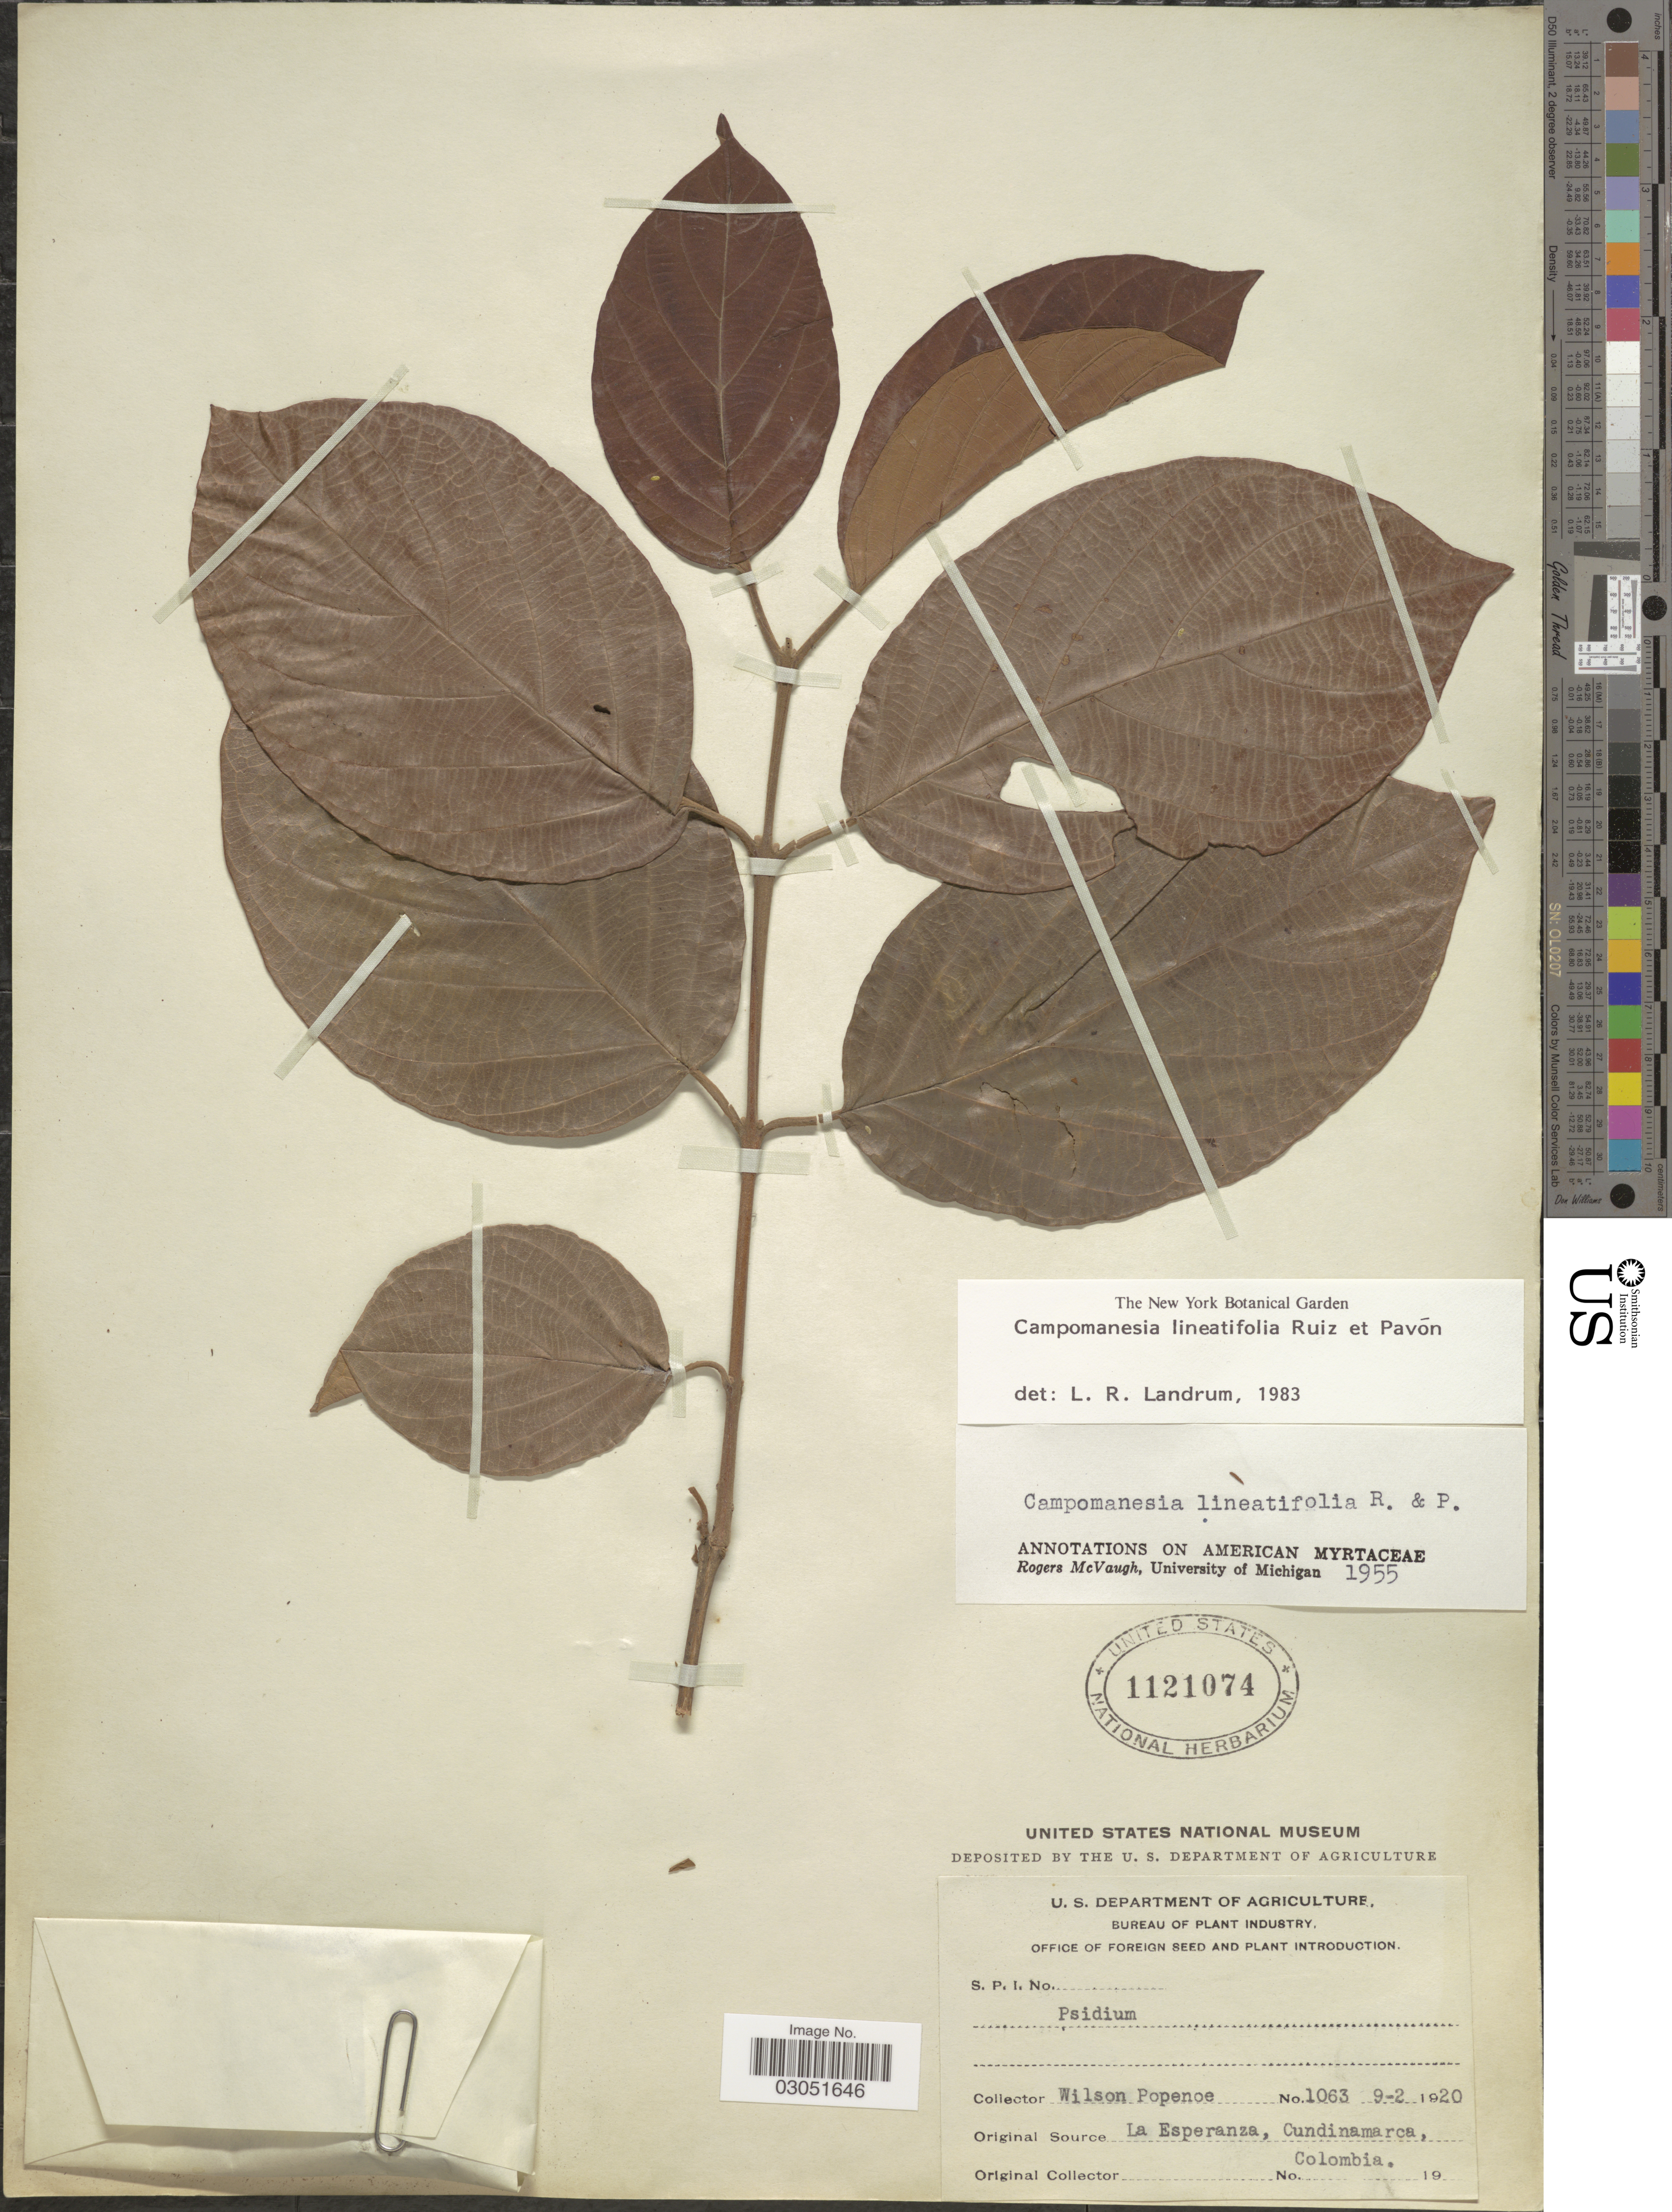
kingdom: Plantae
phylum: Tracheophyta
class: Magnoliopsida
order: Myrtales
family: Myrtaceae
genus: Campomanesia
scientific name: Campomanesia lineatifolia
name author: Ruiz & Pav.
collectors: F. Popenoe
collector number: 1063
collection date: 1920-02-09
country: Colombia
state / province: Cundinamarca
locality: La Esperanza.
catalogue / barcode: US 1121074